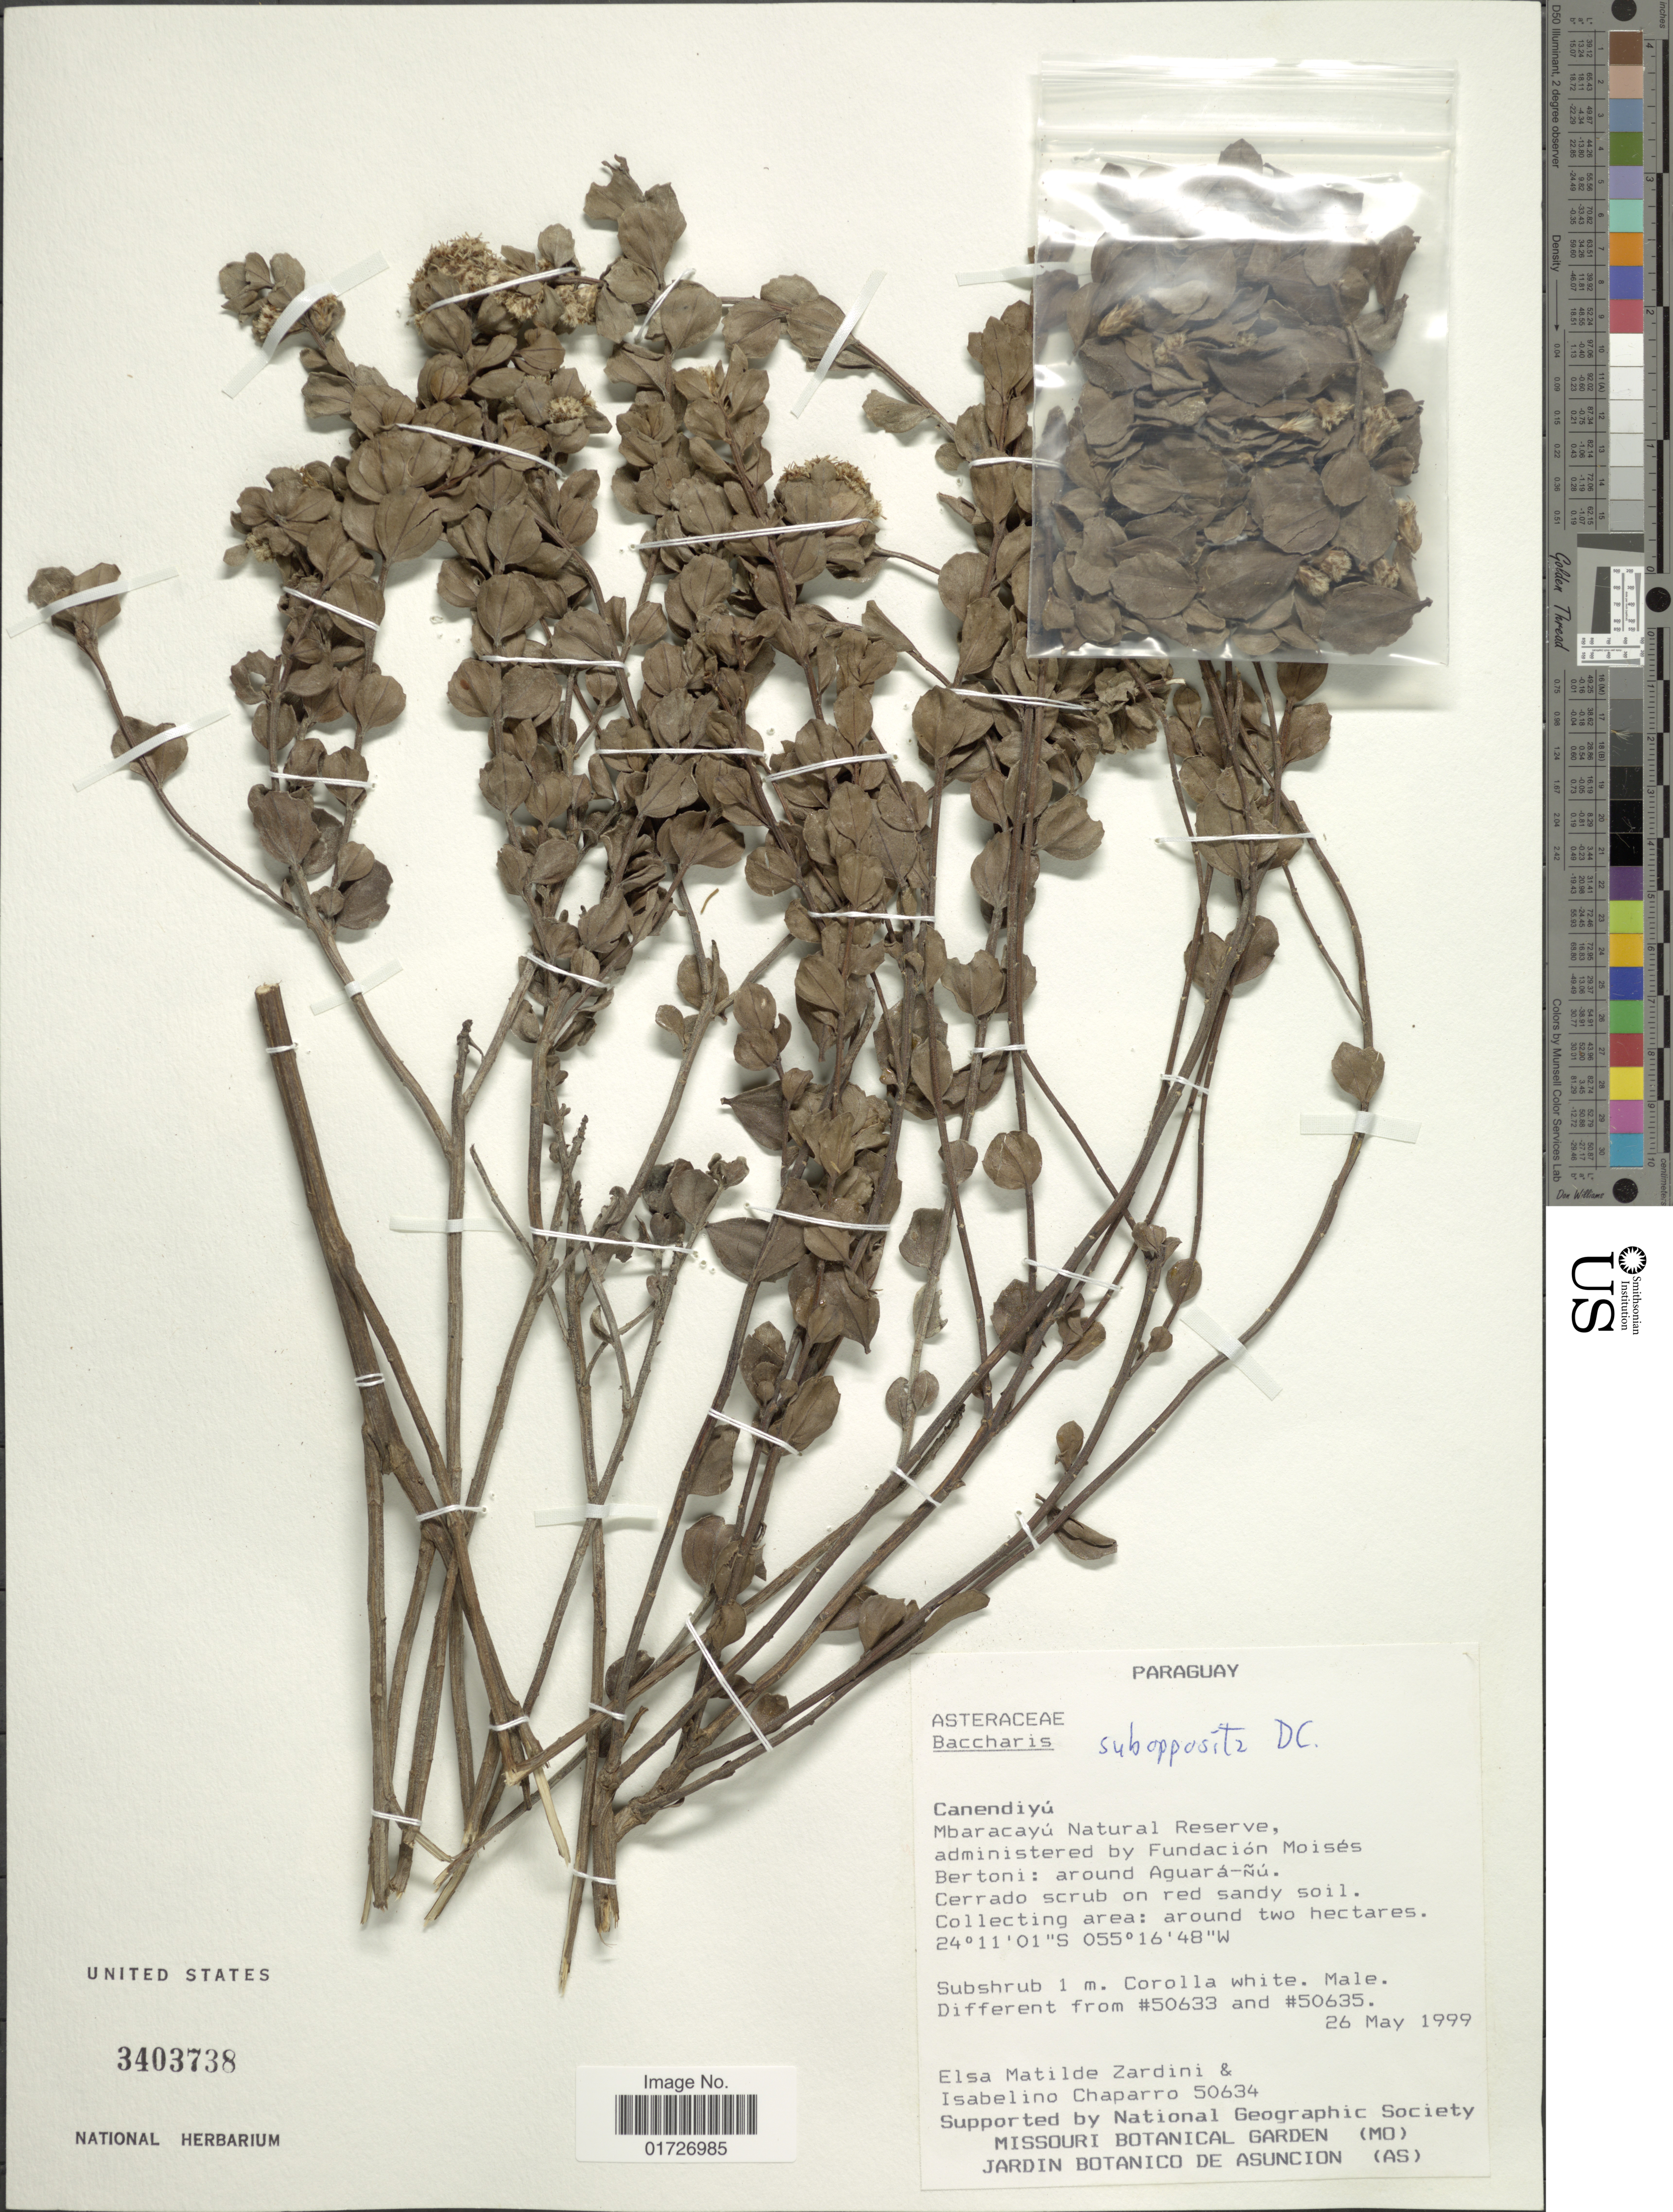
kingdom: Plantae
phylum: Tracheophyta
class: Magnoliopsida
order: Asterales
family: Asteraceae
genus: Baccharis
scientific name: Baccharis sp.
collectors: E. M. Zardini & I. Chaparro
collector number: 50634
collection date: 1999-05-26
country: Paraguay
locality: Canendiyú, Mbaracayú Natural Reserve, administered by Fundacíon Moisés Bertoni: around Aguará-ñu.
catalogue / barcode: US 3403738